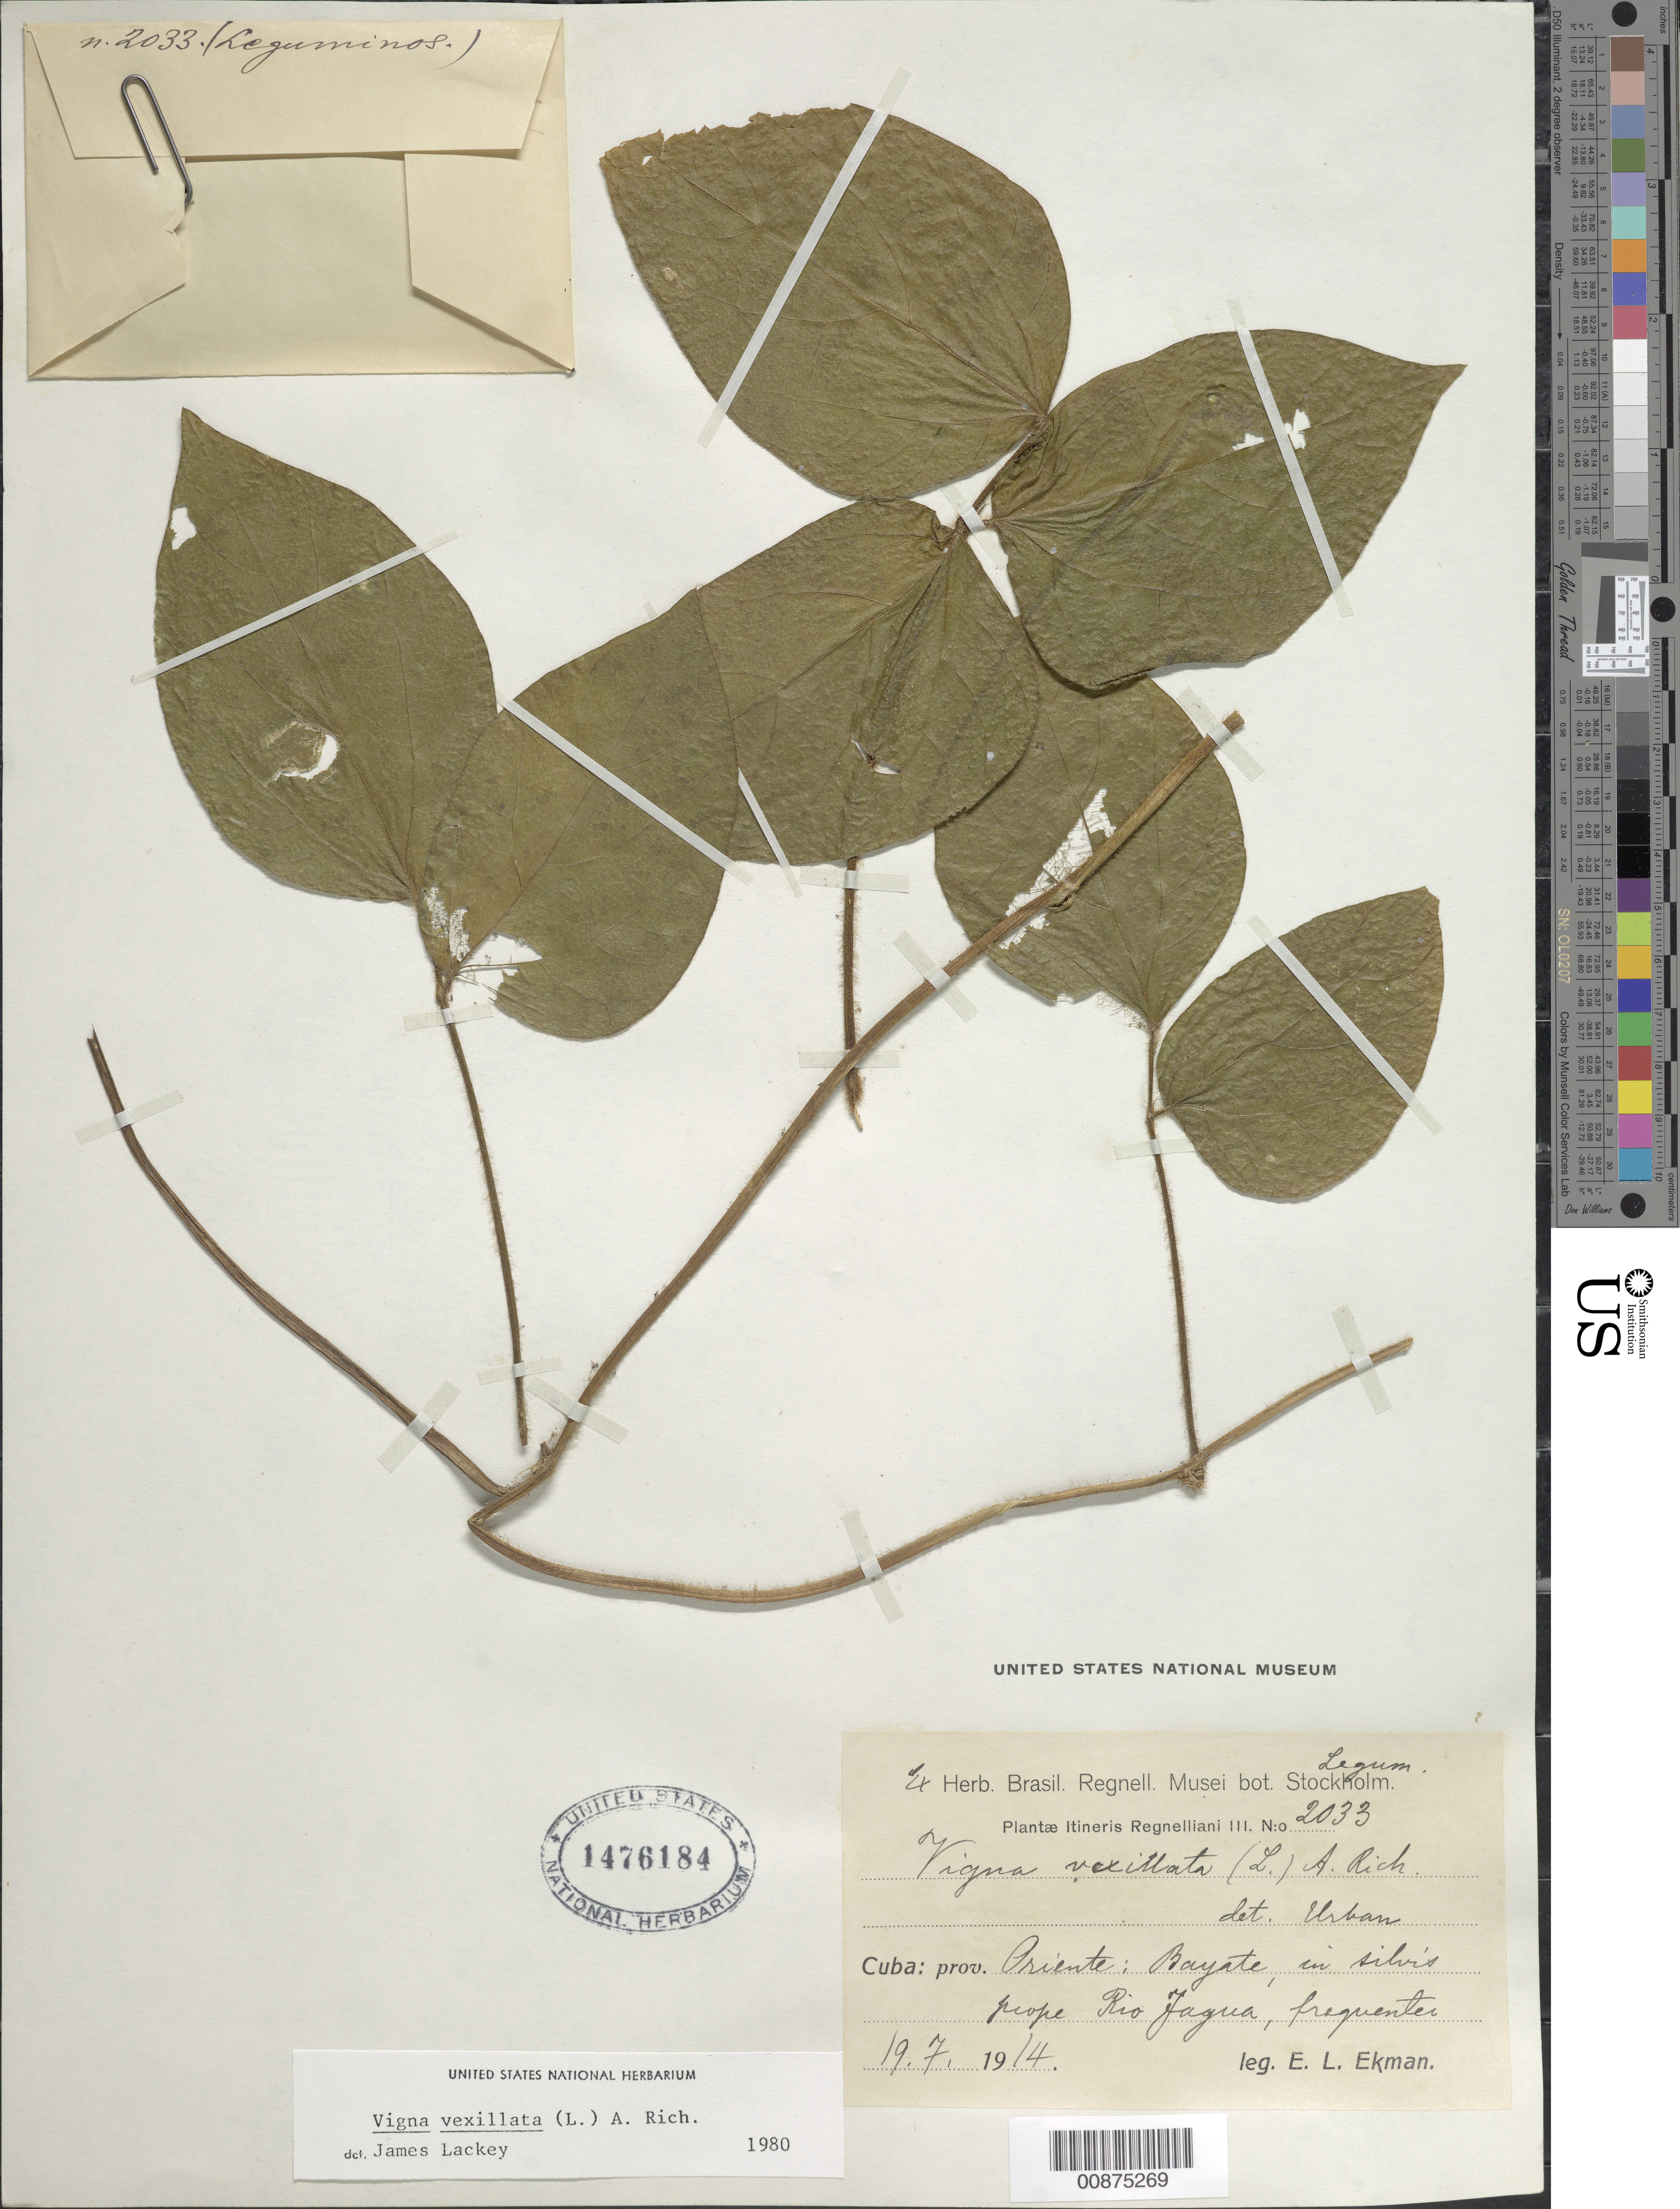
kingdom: Plantae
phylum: Tracheophyta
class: Magnoliopsida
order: Fabales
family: Fabaceae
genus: Vigna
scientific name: Vigna vexillata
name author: (L.) A. Rich.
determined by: Lackey, J.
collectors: E. L. Ekman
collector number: H 2033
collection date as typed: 19 Jul 1914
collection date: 1914-07-19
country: Cuba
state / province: Oriente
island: Cuba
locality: Bayate, prope Río Jagua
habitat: In silvis.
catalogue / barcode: US 1476184